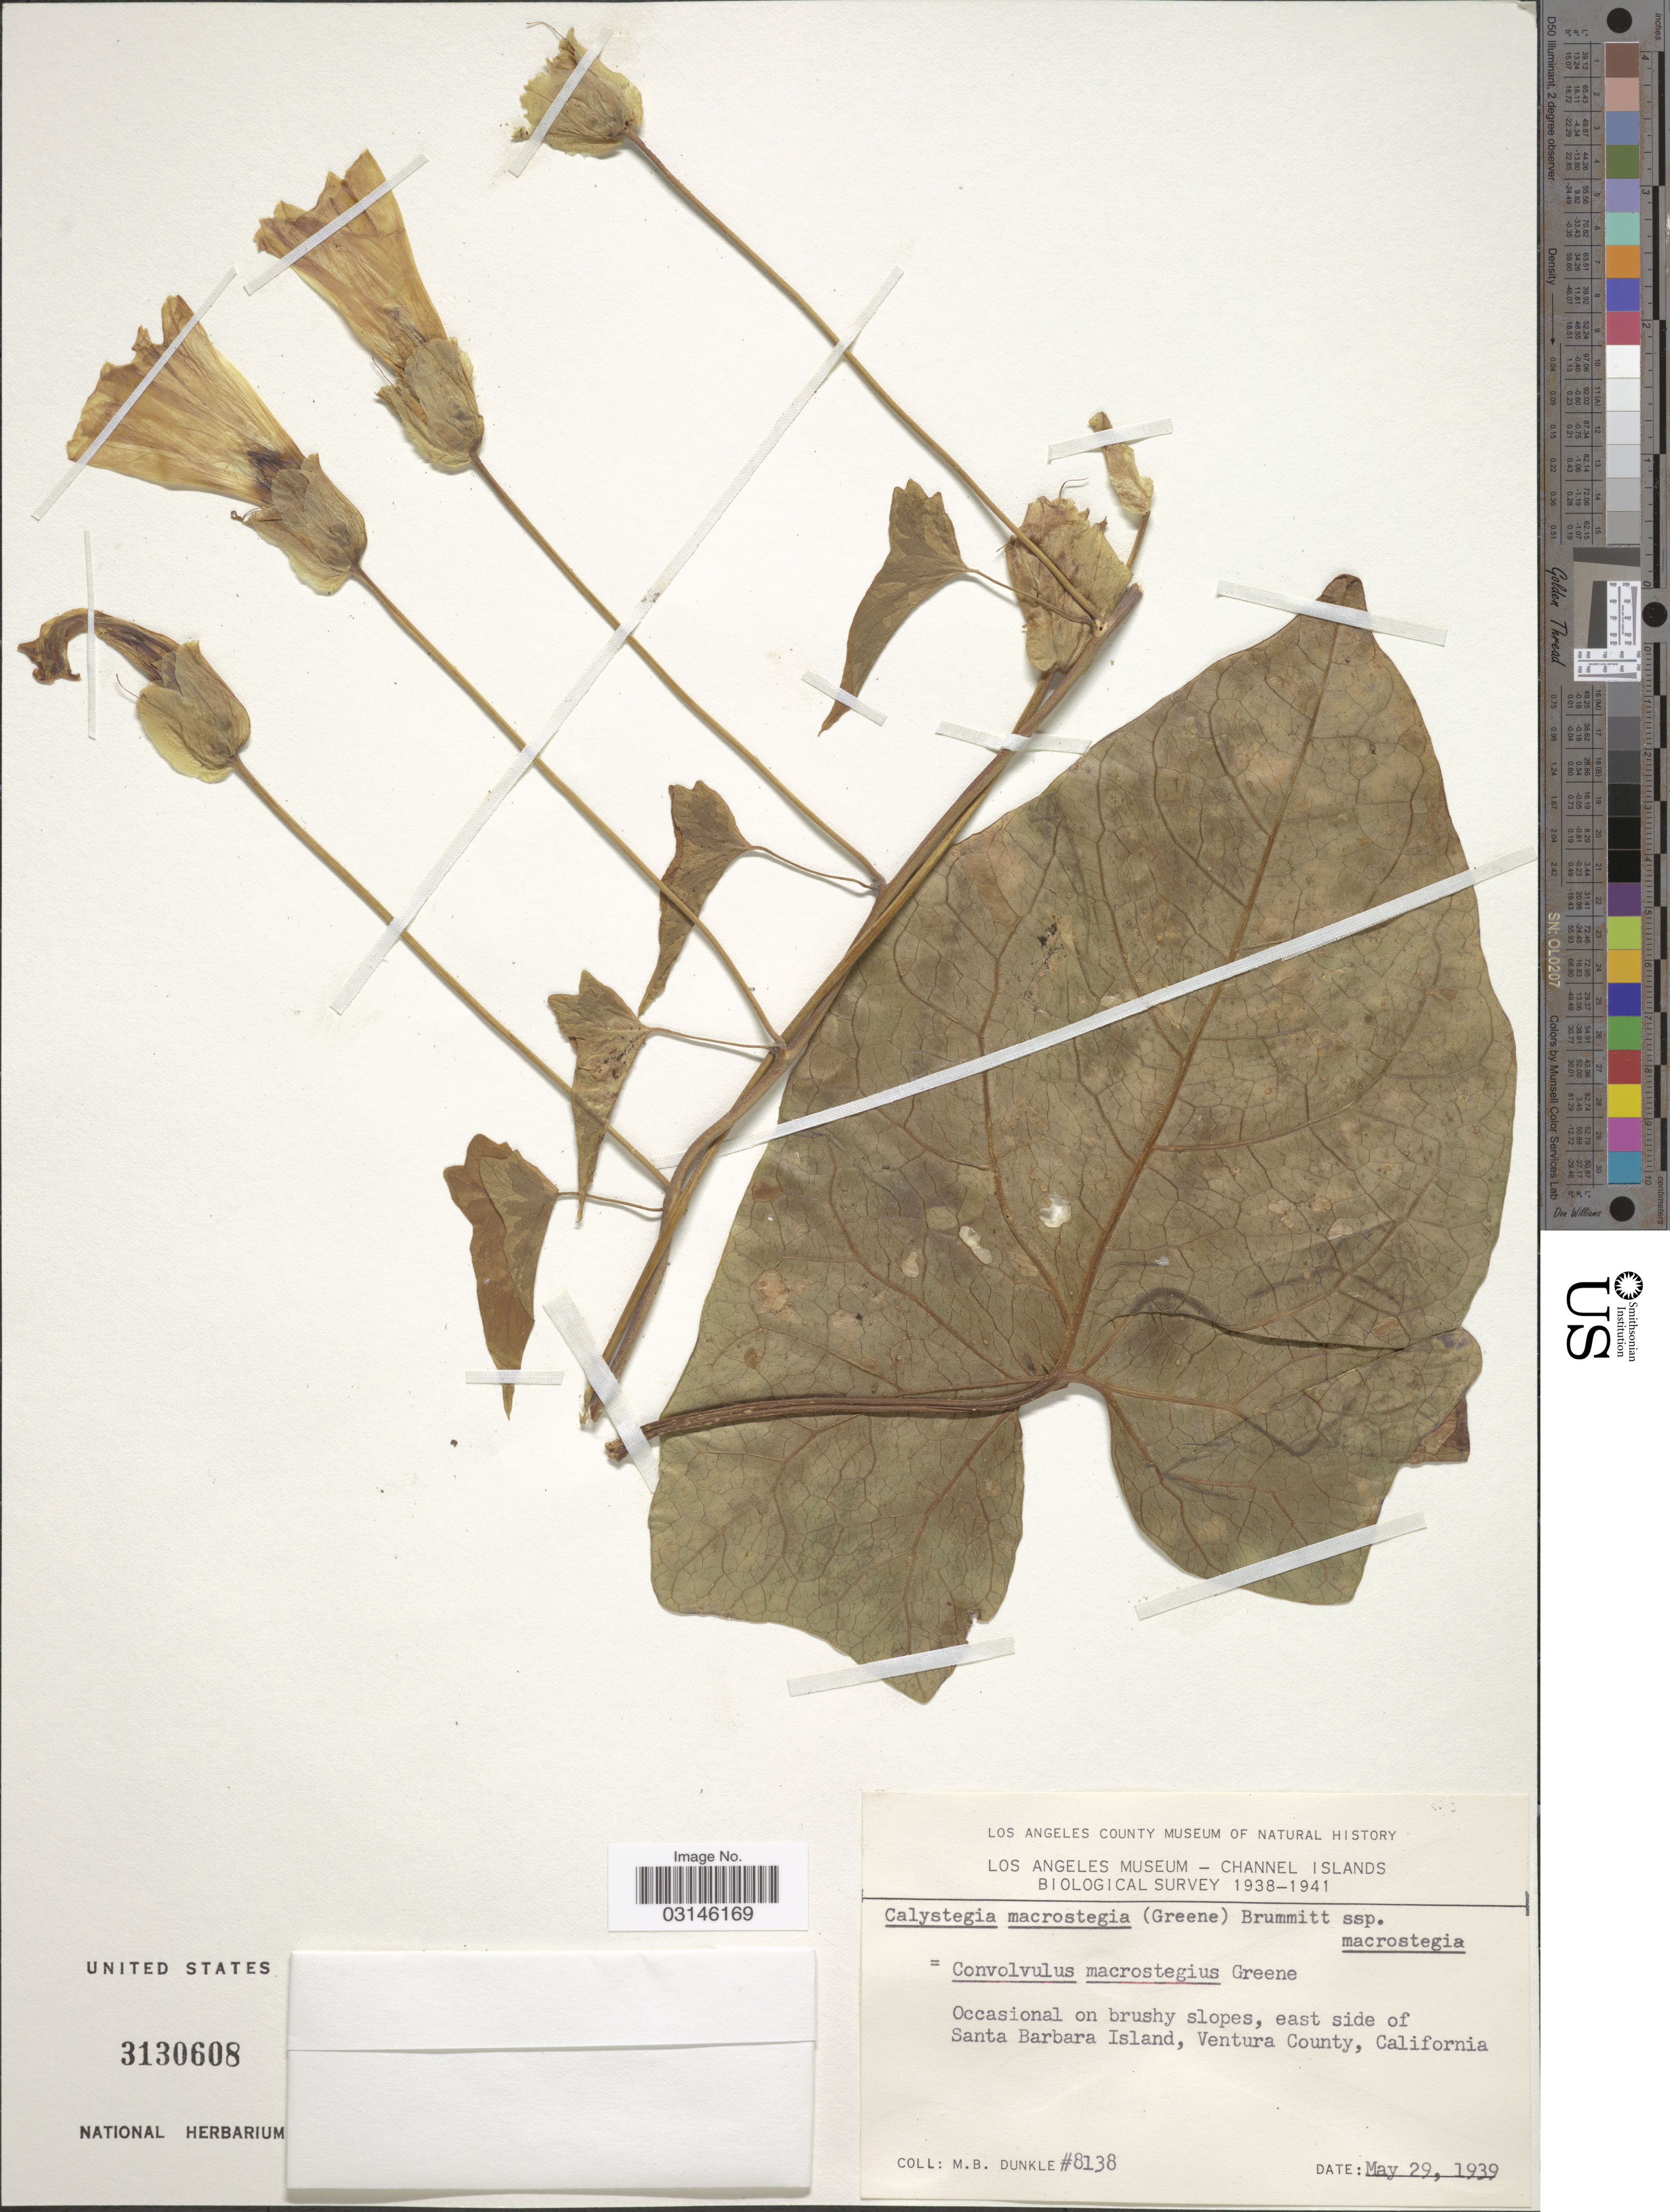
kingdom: Plantae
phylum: Tracheophyta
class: Magnoliopsida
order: Solanales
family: Convolvulaceae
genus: Calystegia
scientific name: Calystegia macrostegia subsp. macrostegia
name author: (Greene) Brummitt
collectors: M. Dunkle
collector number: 8138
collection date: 1939-05-29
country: United States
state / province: California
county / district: Ventura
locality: Occasional on brushy slopes, east side of Santa Barbara Island, Ventura County.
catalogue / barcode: US 3130608